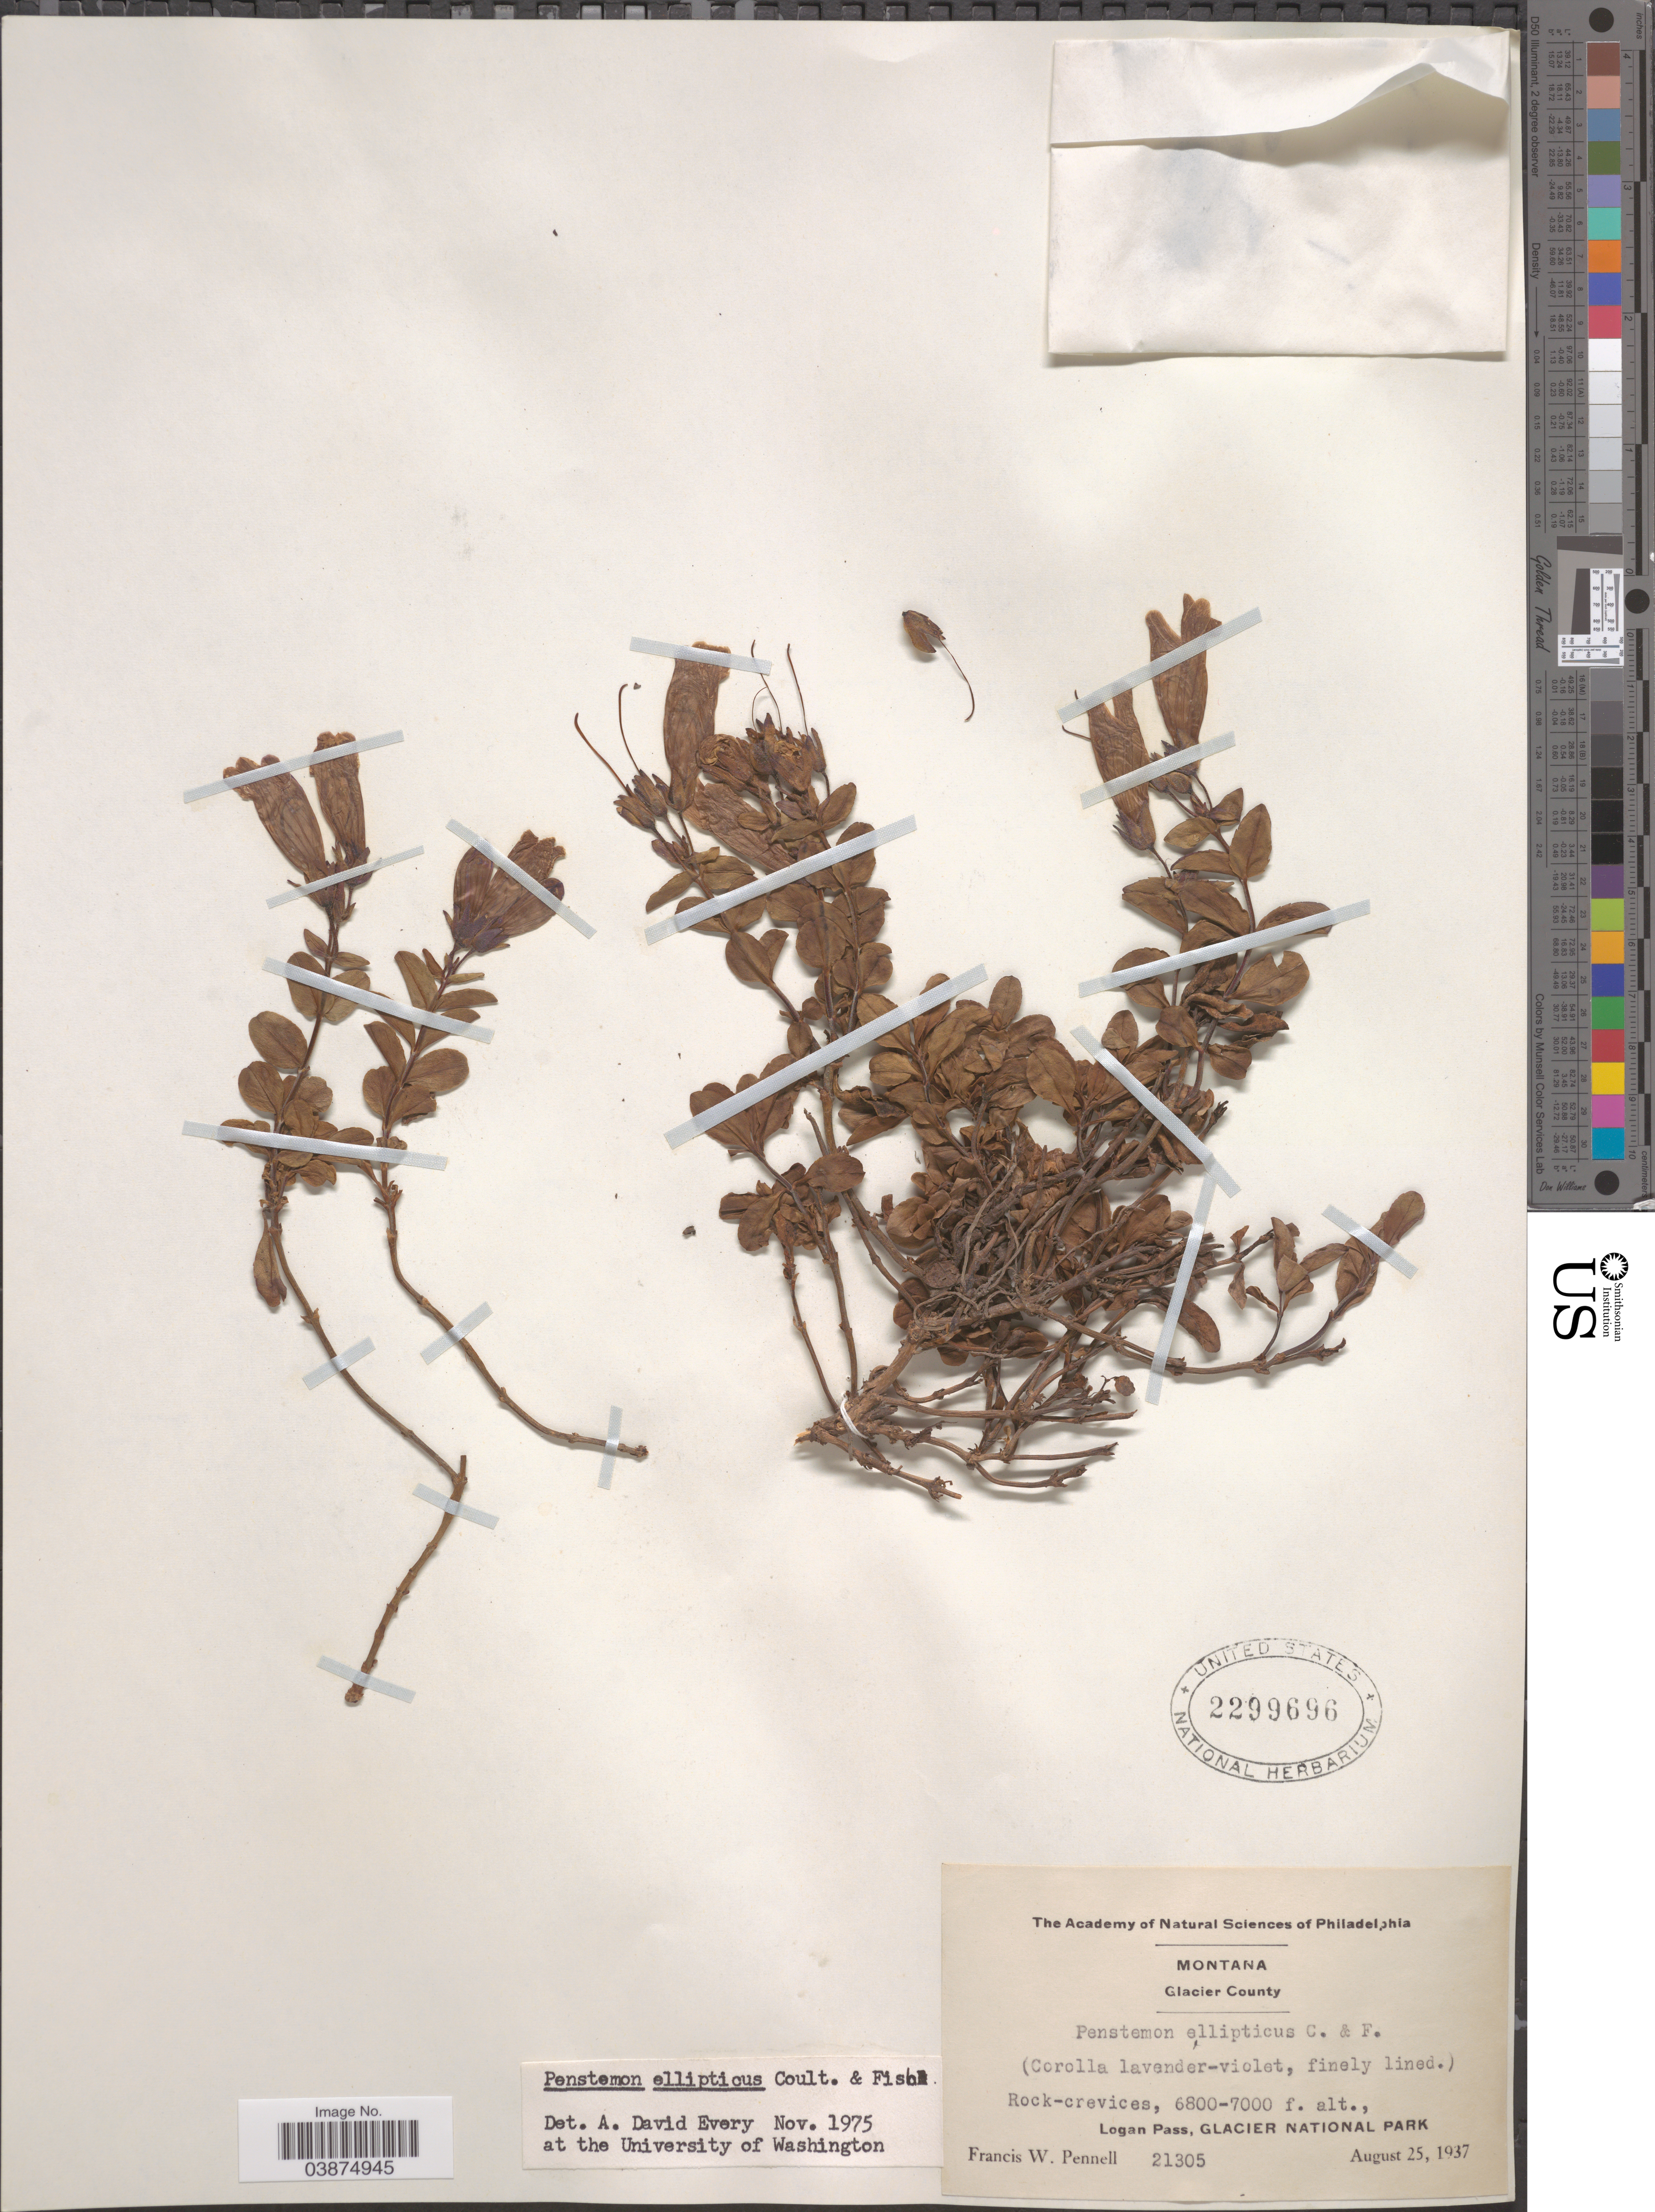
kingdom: Plantae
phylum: Tracheophyta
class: Magnoliopsida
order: Lamiales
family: Plantaginaceae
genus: Penstemon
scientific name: Penstemon ellipticus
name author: Greene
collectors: F. W. Pennell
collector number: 21305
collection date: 1937-08-25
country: United States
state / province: Montana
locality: Glacier County. Logan Pass, Glacier National Park.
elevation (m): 2073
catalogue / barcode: US 2299696